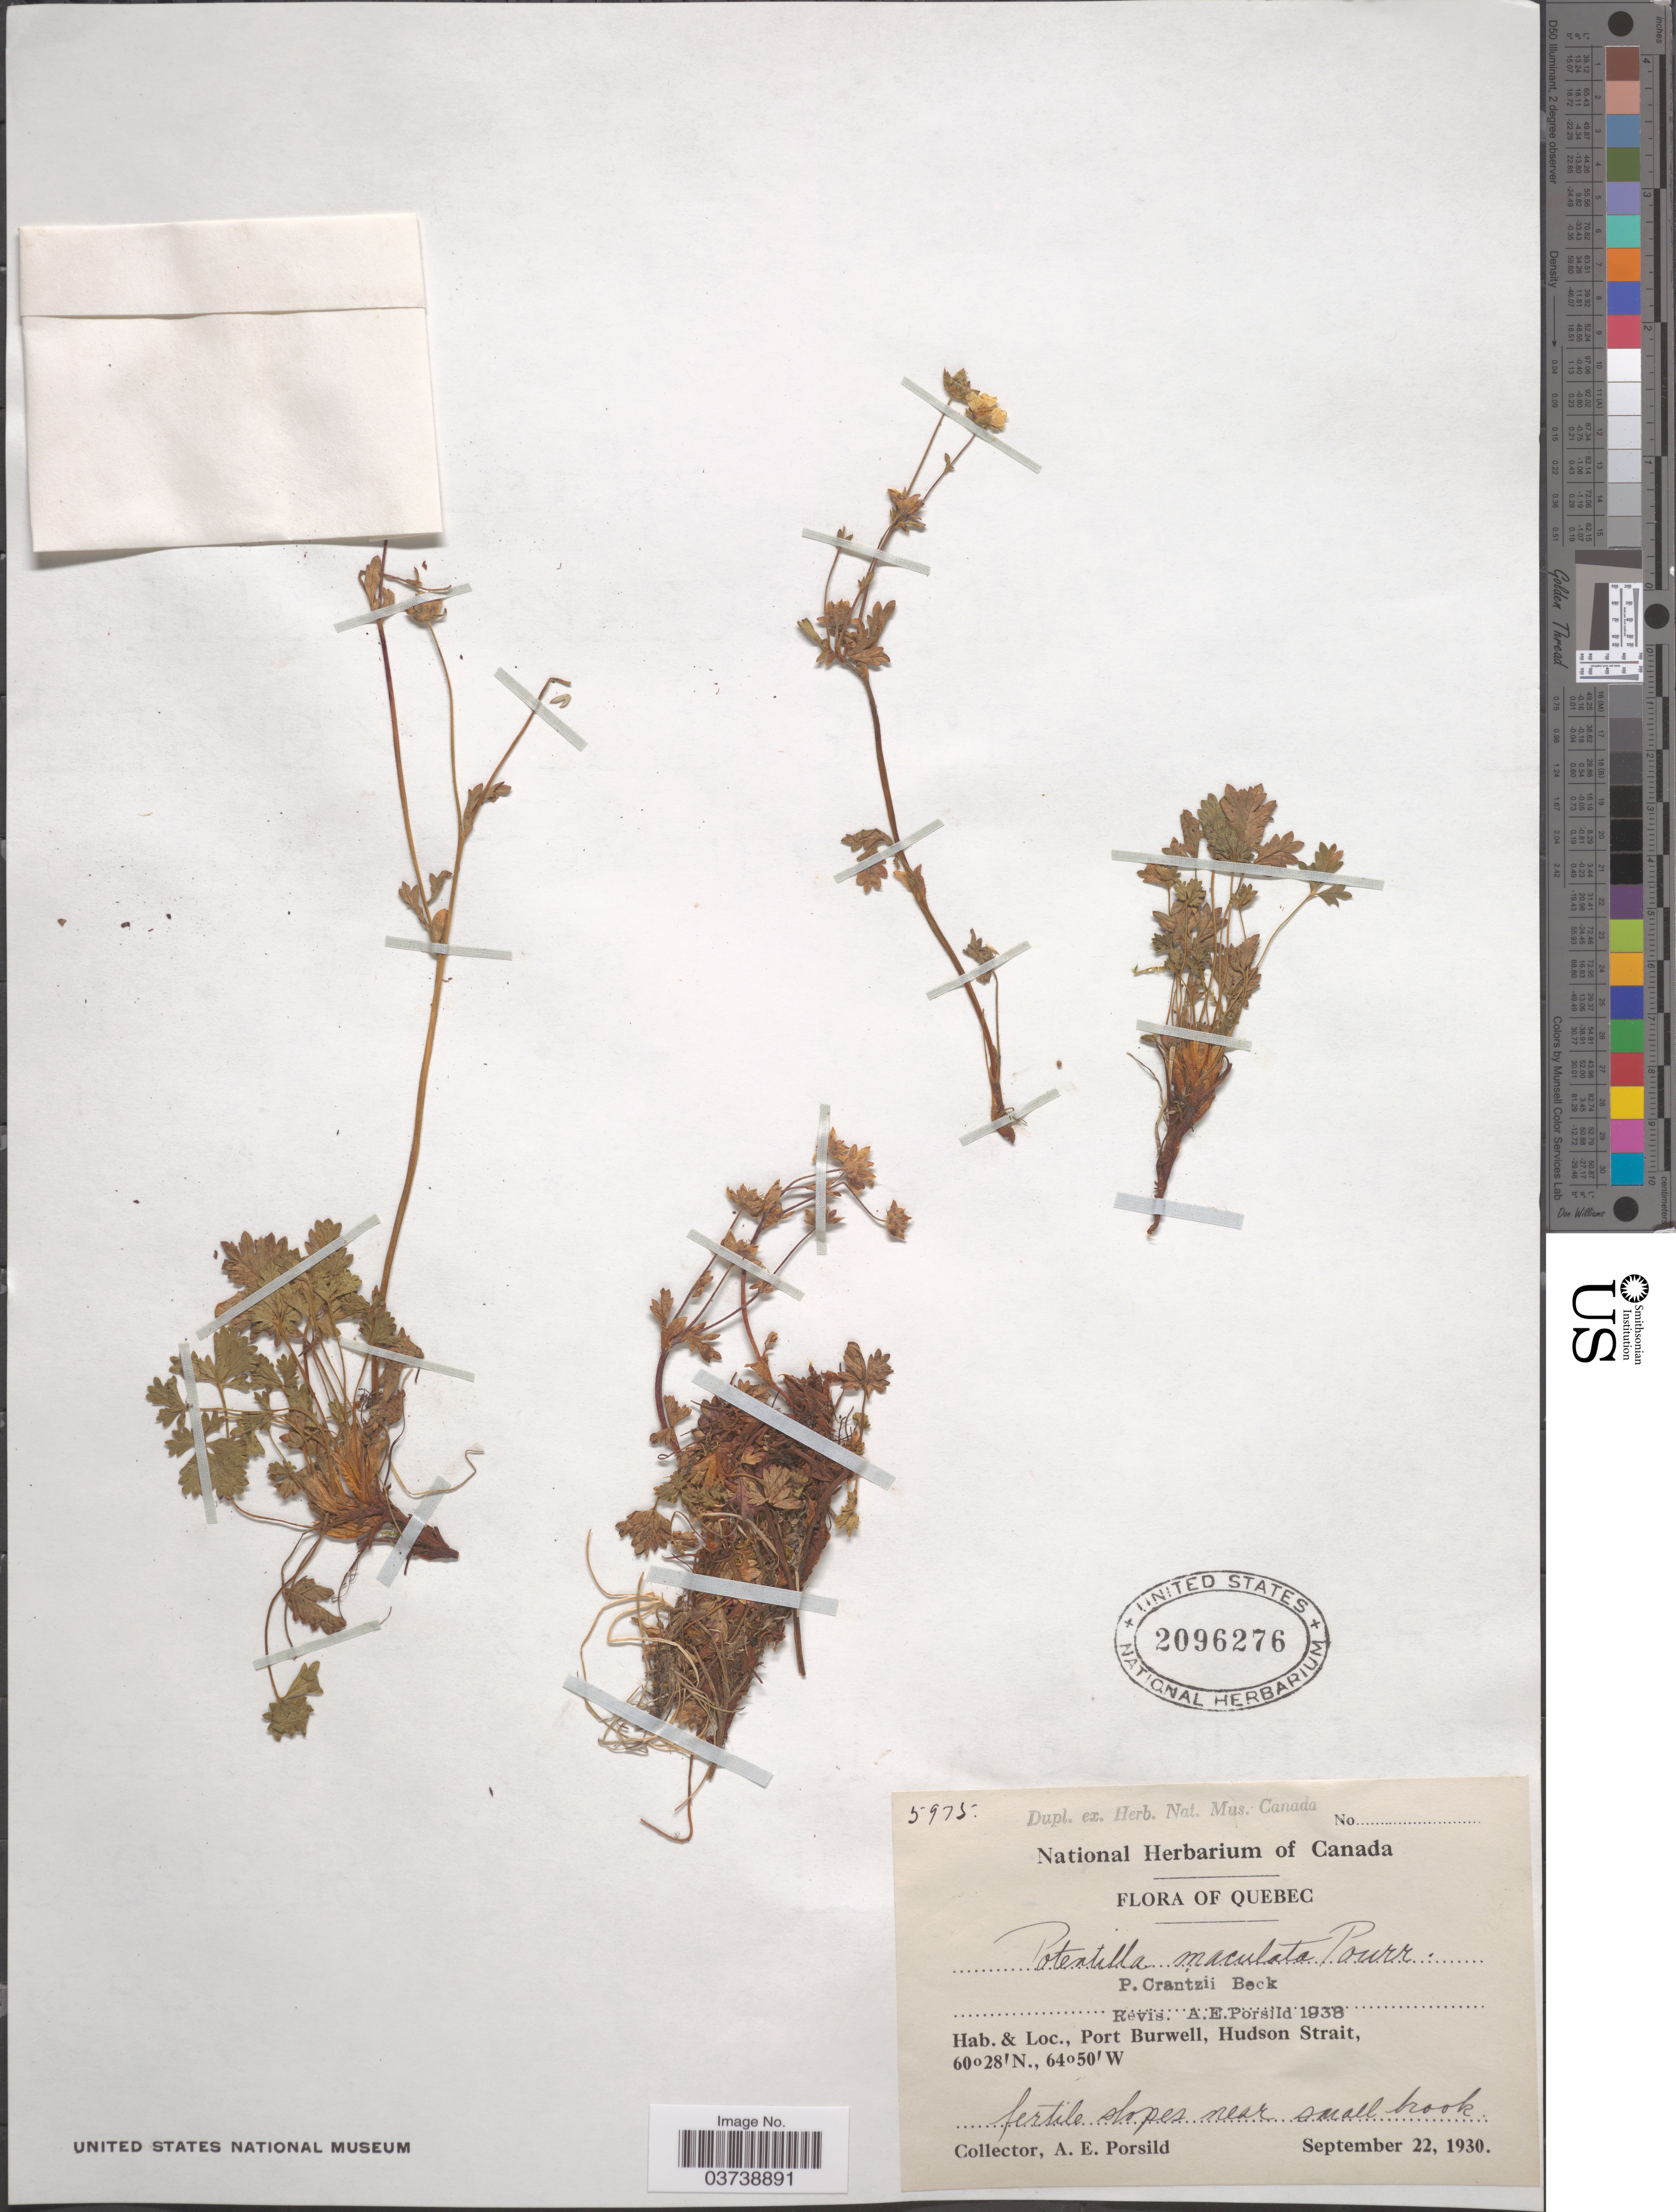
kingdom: Plantae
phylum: Tracheophyta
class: Magnoliopsida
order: Rosales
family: Rosaceae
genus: Potentilla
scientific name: Potentilla crantzii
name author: (Crantz) Beck ex Fritsch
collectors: A. E. Porsild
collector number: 5975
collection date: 1930-09-22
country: Canada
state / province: Quebec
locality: Port Burwell, Hudson Strait.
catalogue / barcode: US 2096276